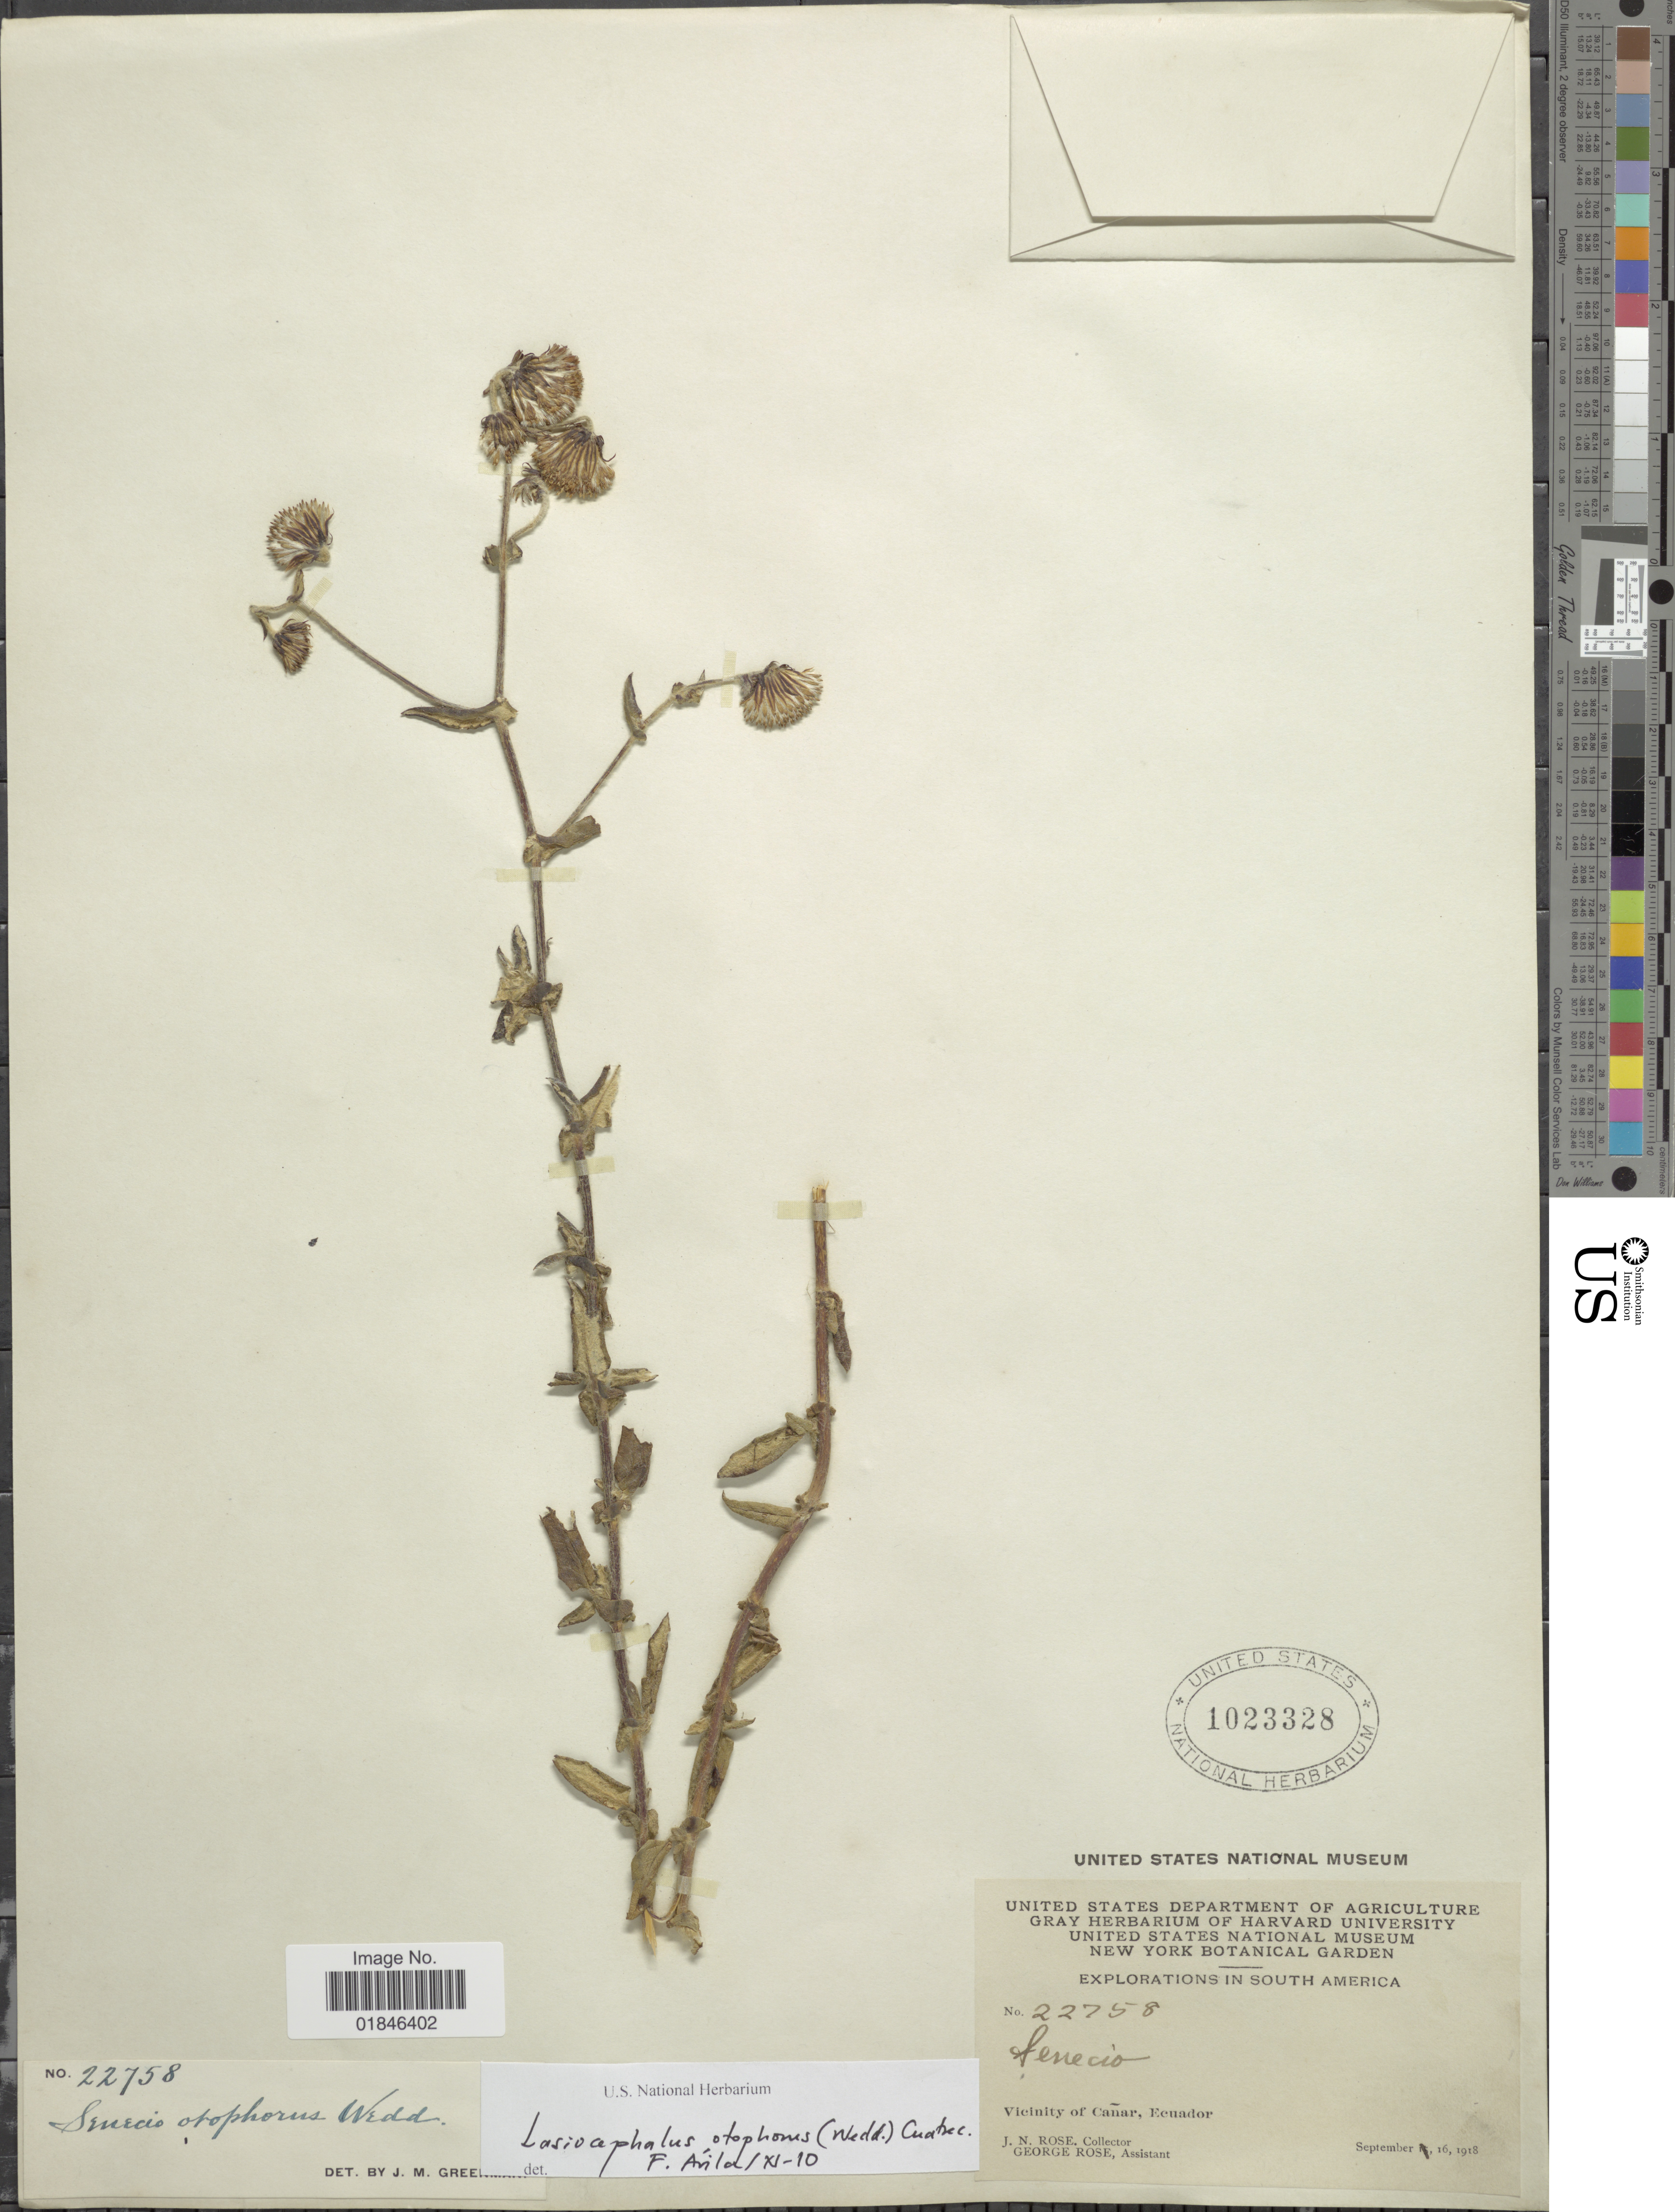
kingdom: Plantae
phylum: Tracheophyta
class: Magnoliopsida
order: Asterales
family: Asteraceae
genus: Senecio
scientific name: Senecio otophorus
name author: Wedd.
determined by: Salomon, Luciana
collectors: J. N. Rose & G. Rose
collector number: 22758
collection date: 1918-09-16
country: Ecuador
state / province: Cañar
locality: Vicinity of Canar, Ecuador.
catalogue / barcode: US 1023328